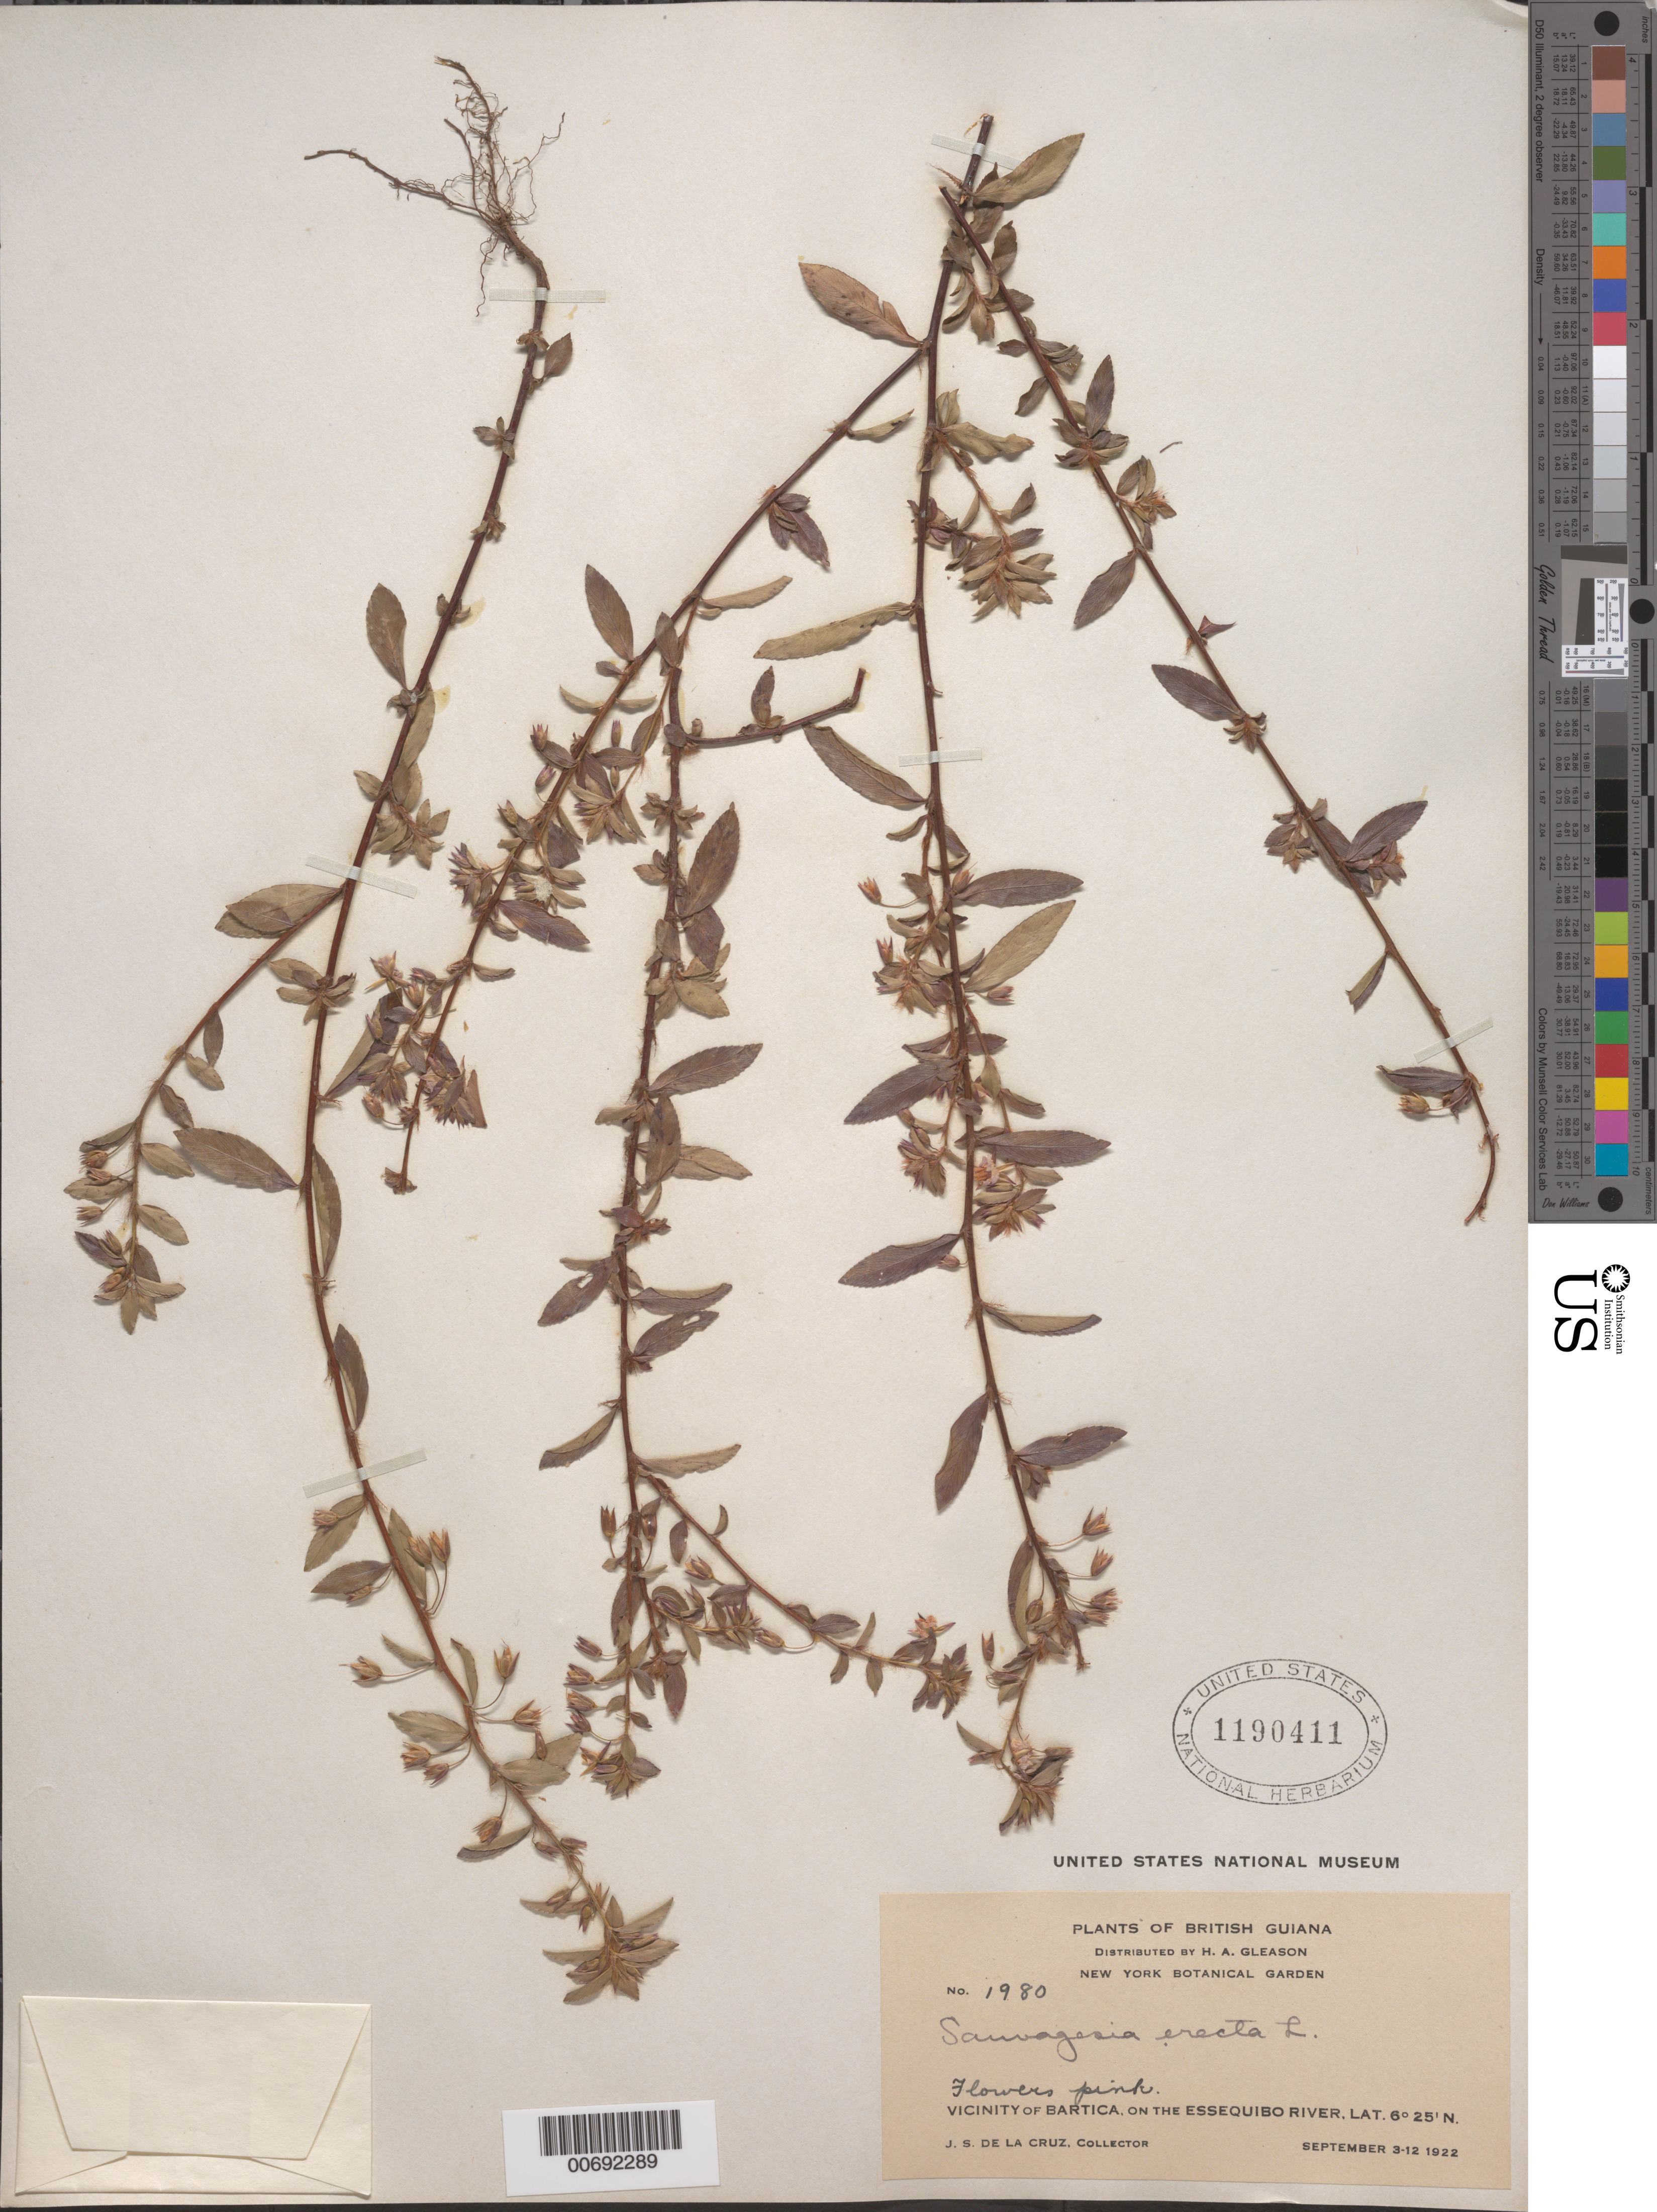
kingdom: Plantae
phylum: Tracheophyta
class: Magnoliopsida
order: Malpighiales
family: Ochnaceae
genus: Sauvagesia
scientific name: Sauvagesia erecta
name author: L.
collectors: J. S. de la Cruz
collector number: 1980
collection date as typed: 3-Sep-22 to 12-Sep-22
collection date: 1922-09-03/1922-09-12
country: Guyana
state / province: Cuyuni-Mazaruni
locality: Bartica, vic., on the Essequibo River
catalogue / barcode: US 1190411